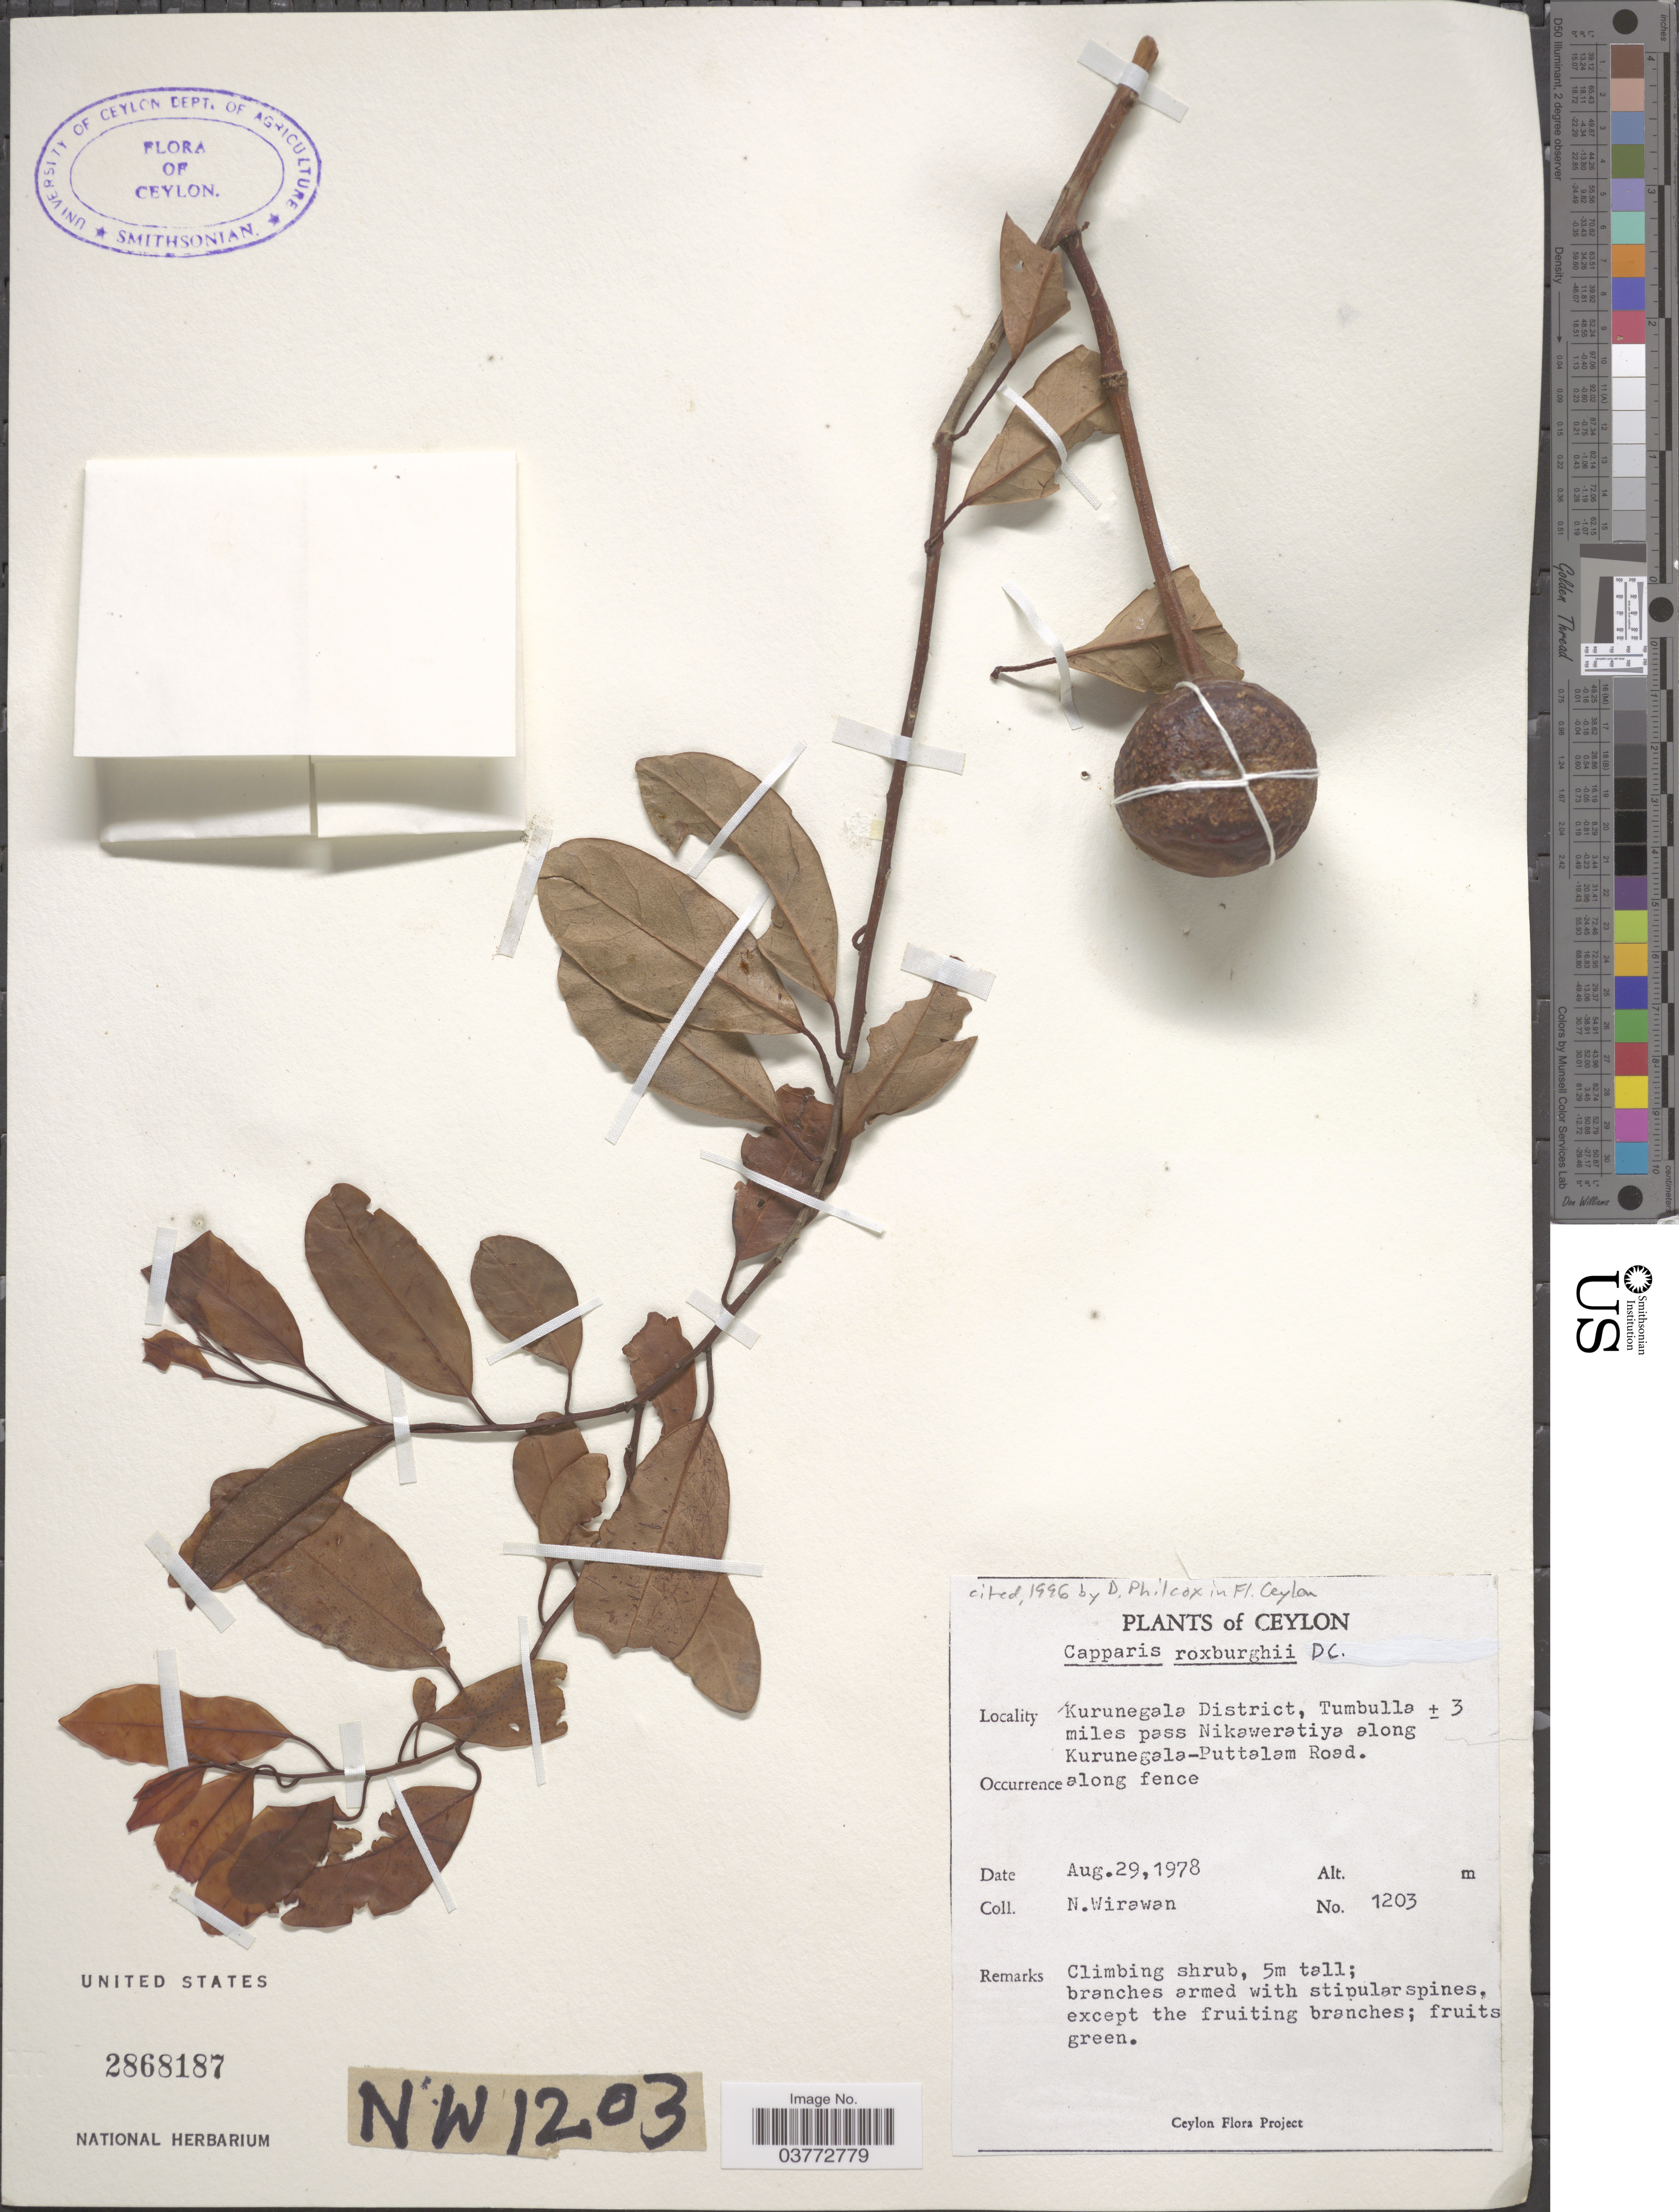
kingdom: Plantae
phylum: Tracheophyta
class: Magnoliopsida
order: Brassicales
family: Capparaceae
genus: Capparis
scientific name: Capparis roxburghii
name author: DC.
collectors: N. Wirawan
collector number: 1203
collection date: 1978-08-29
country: Sri Lanka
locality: Ceylon. Kurunegala District, Tumbulla ± 3 miles pass Nikaweratiya along Kurunegala-Puttalam Road.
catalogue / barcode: US 2868187